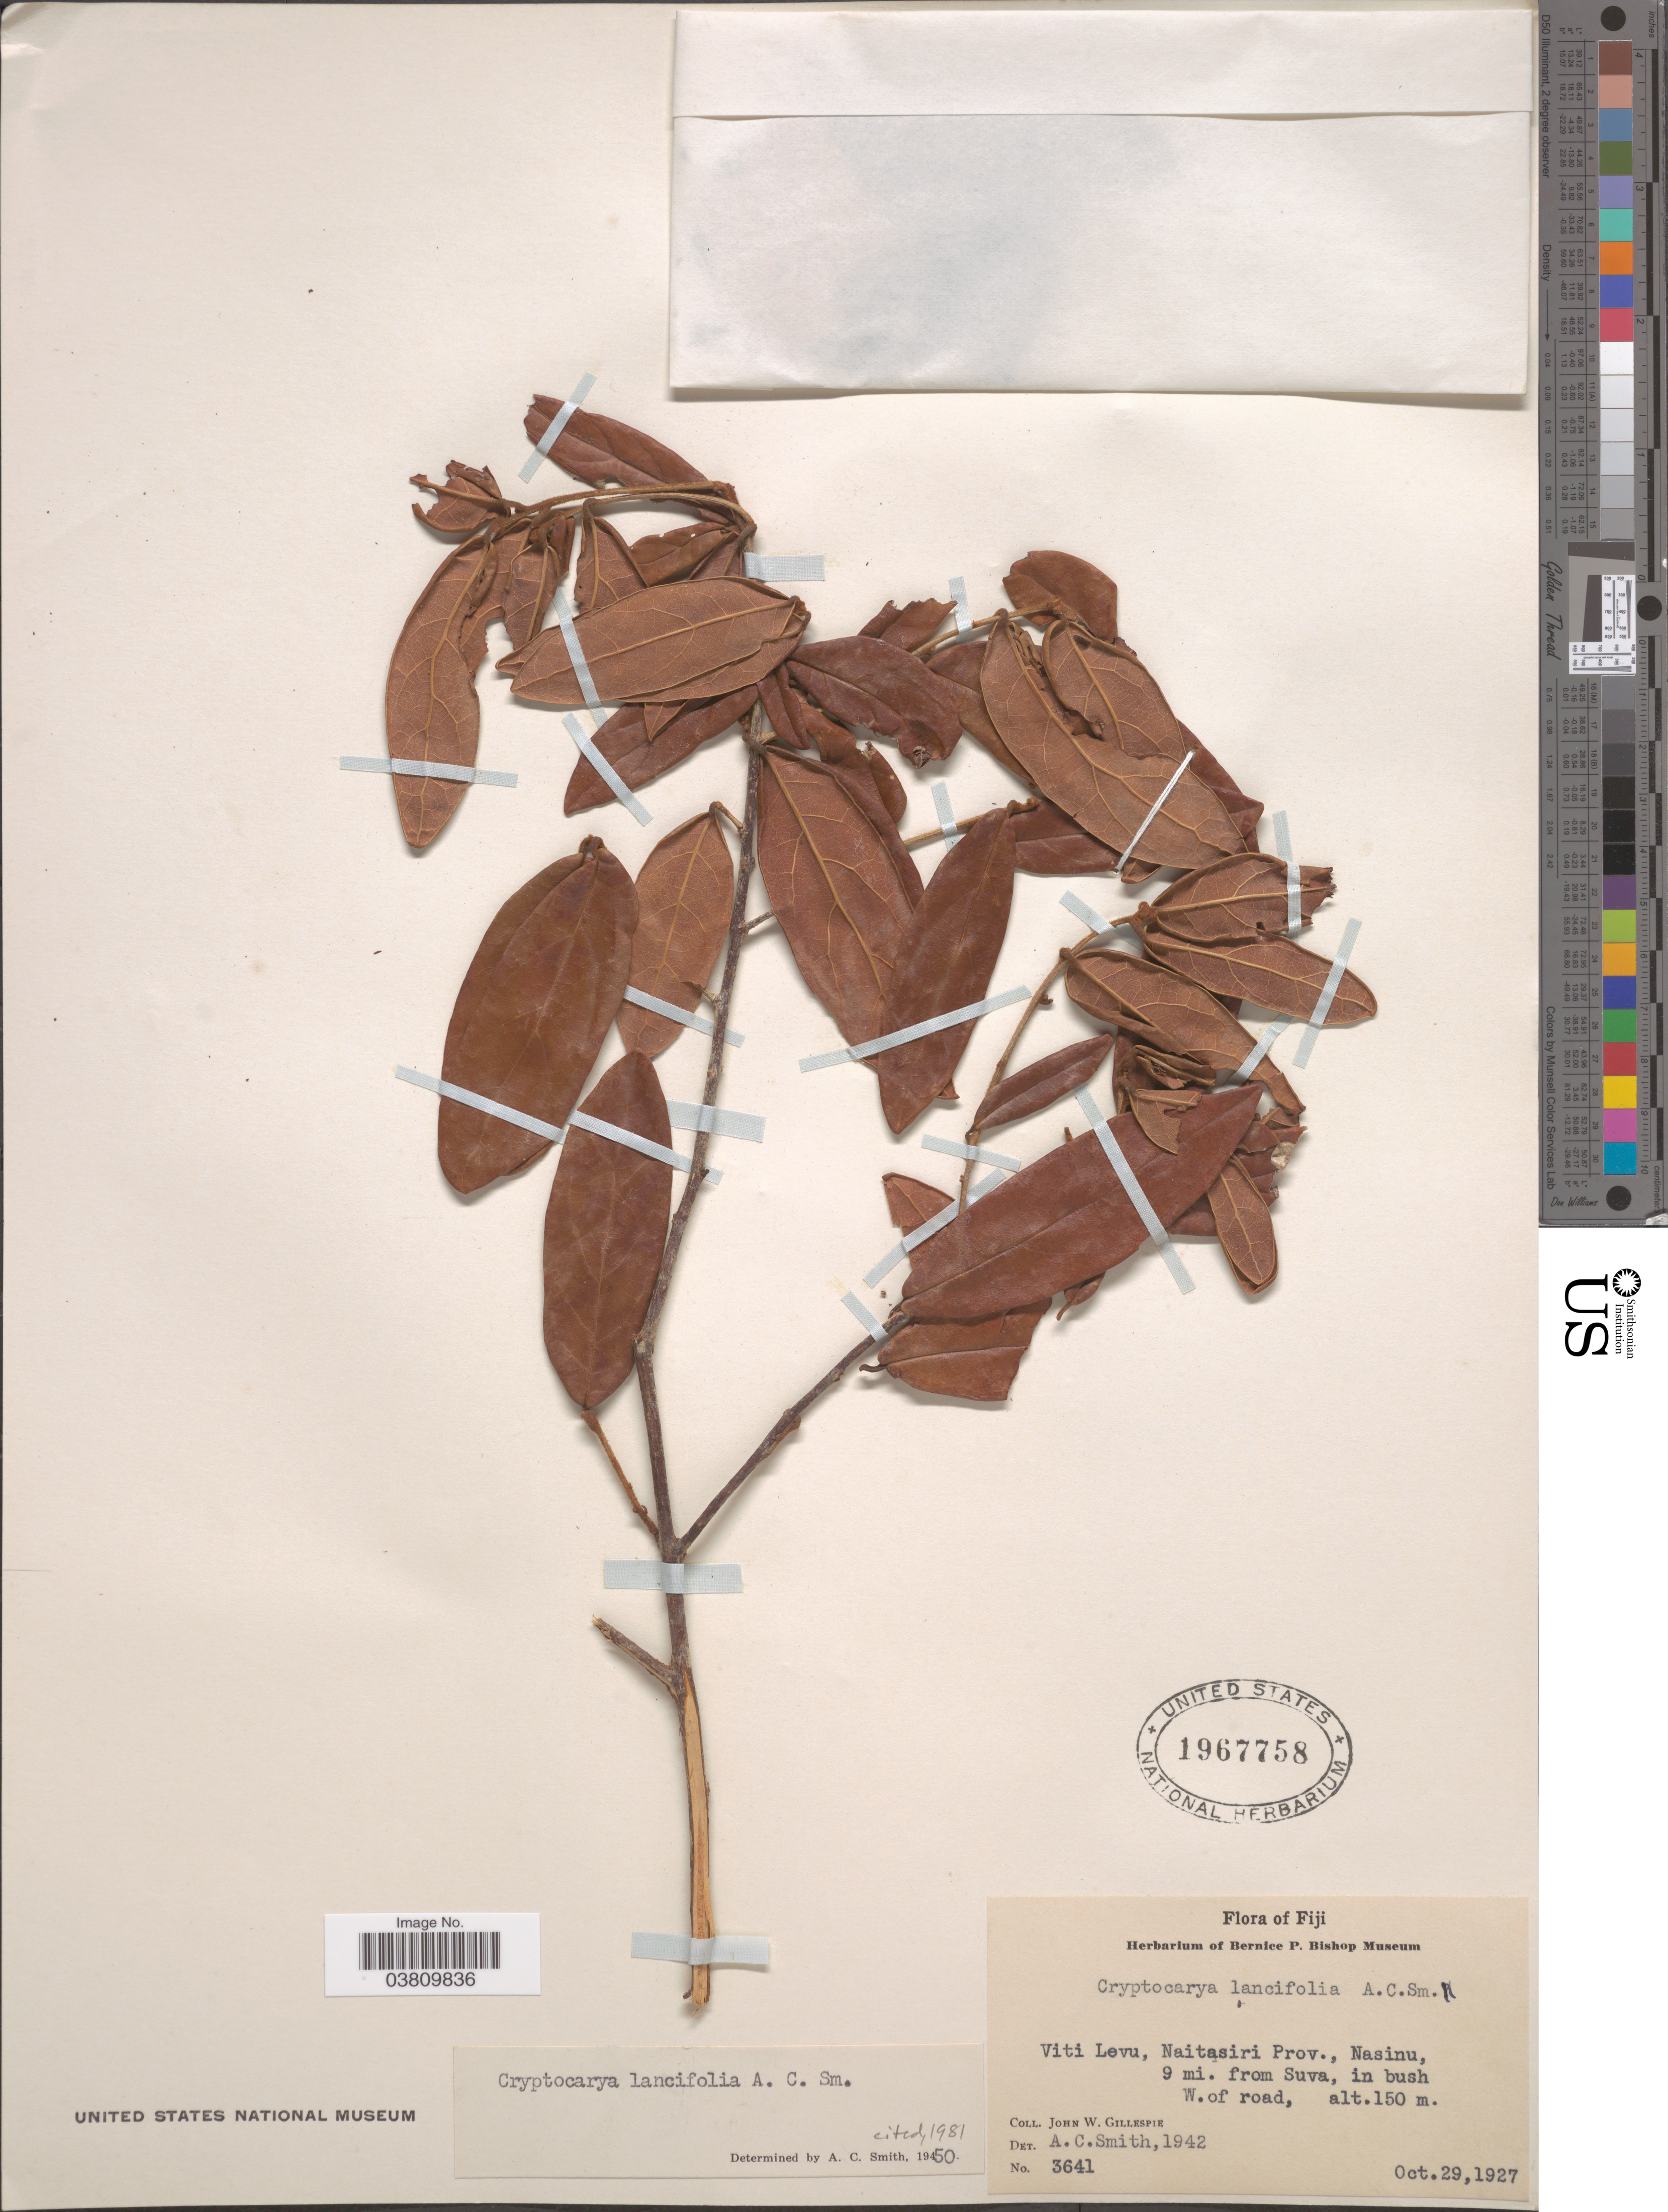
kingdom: Plantae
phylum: Tracheophyta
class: Magnoliopsida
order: Laurales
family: Lauraceae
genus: Cryptocarya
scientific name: Cryptocarya lancifolia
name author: A.C. Sm.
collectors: J. W. Gillespie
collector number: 3641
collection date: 1927-10-29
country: Fiji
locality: Viti Levu, Naitasiri Prov., Nasinu, 9 mi. from Suva, in bush W. of road.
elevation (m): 150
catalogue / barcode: US 1967758